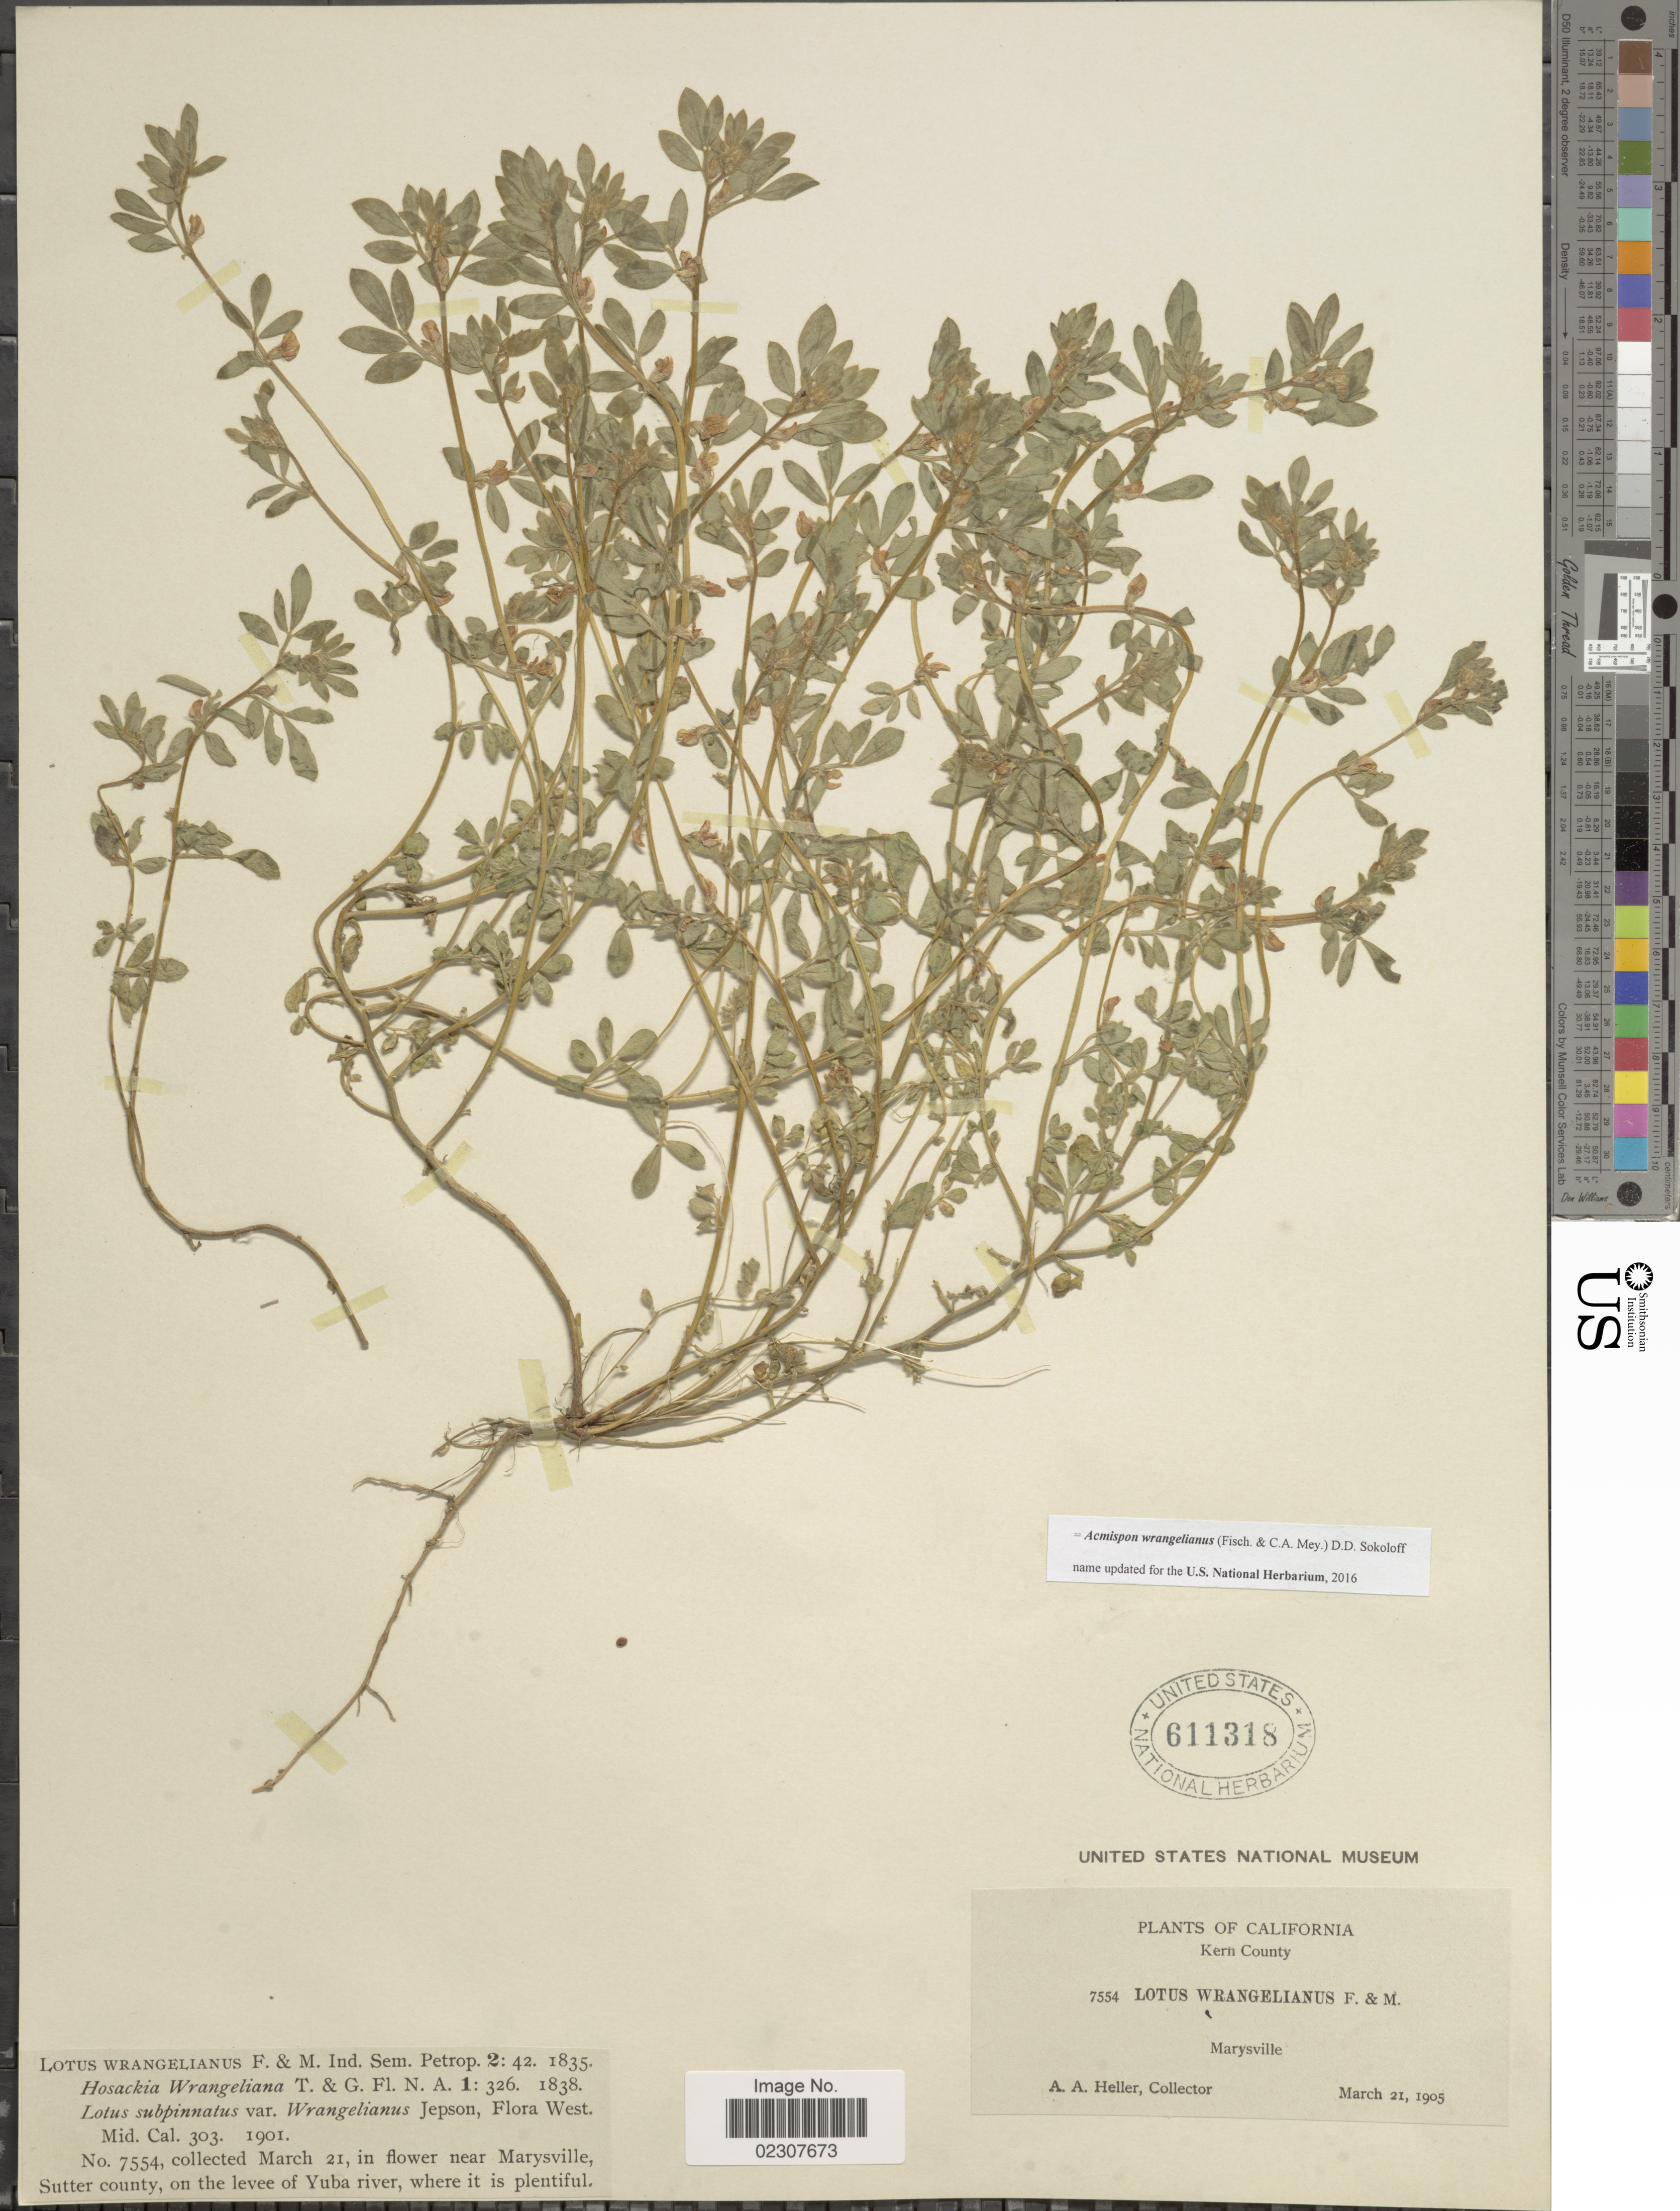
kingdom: Plantae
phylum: Tracheophyta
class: Magnoliopsida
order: Fabales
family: Fabaceae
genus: Acmispon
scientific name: Acmispon wrangelianus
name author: (Fisch. & C.A. Mey.) D.D. Sokoloff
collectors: A. A. Heller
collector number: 7554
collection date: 1905-03-21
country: United States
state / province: California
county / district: Kern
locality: Kern County, Marysville, in flower near Marysville, Sutter county, on the levee of Yuba river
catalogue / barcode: US 611318